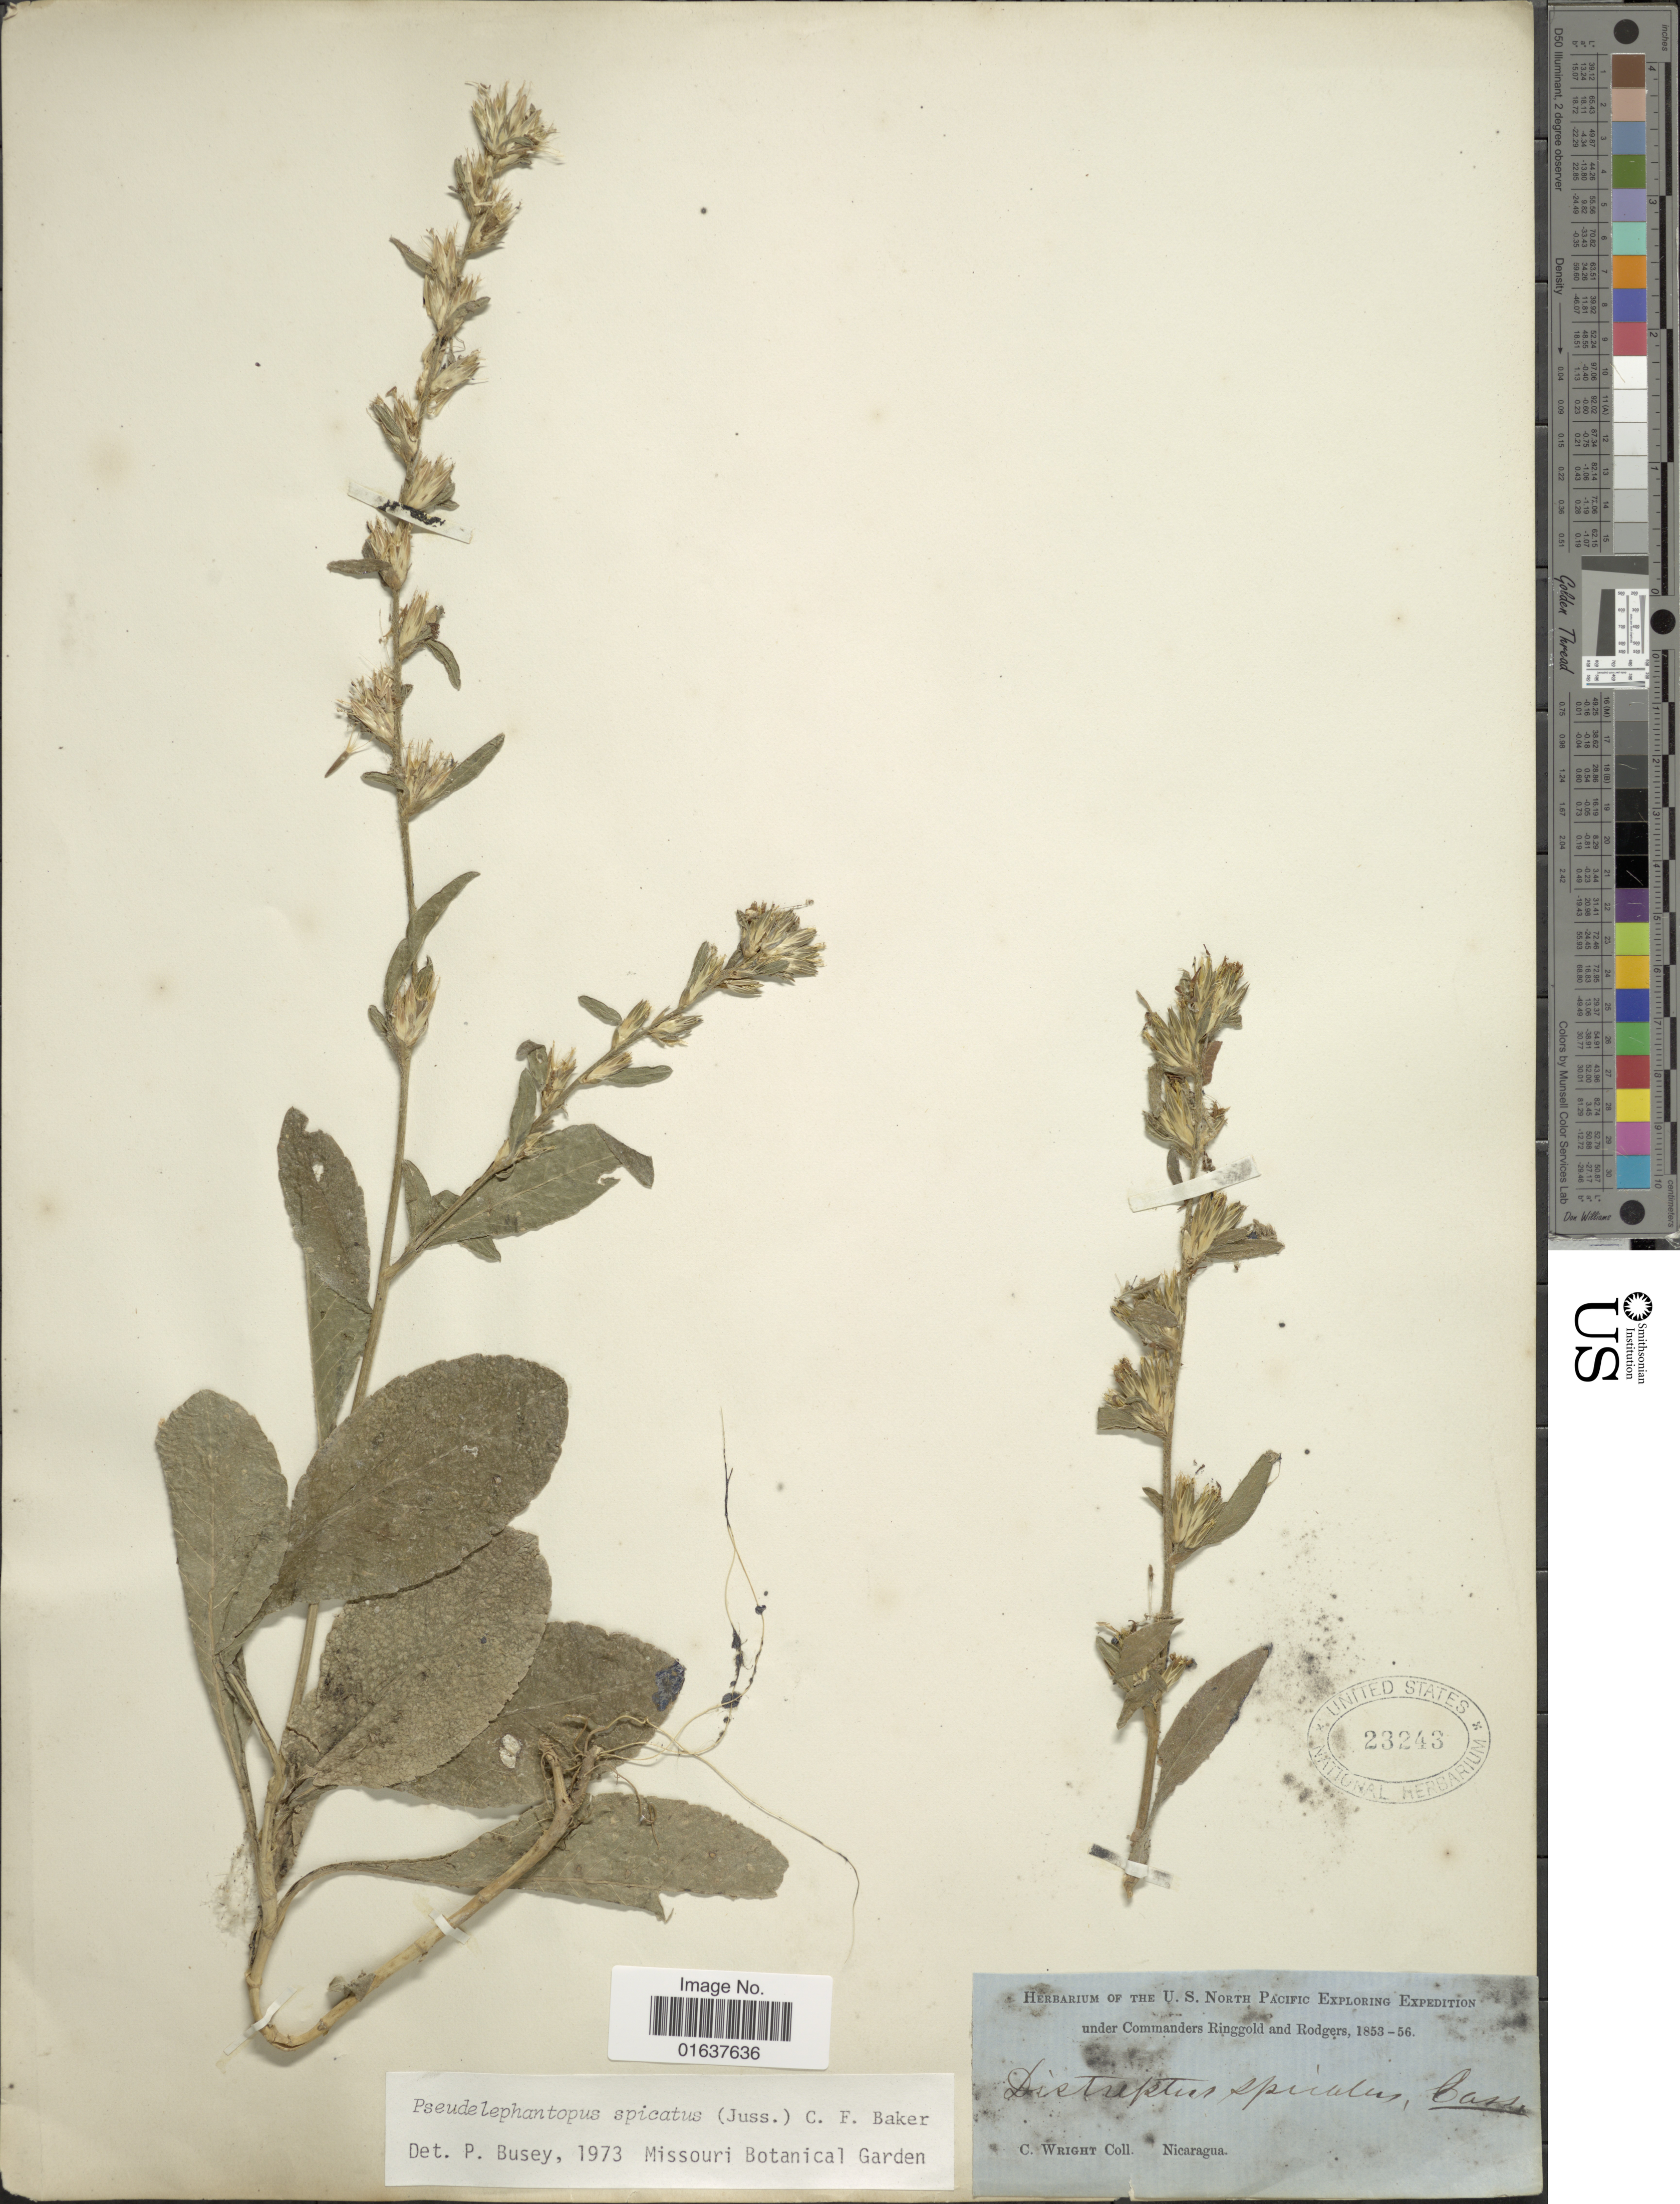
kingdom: Plantae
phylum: Tracheophyta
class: Magnoliopsida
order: Asterales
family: Asteraceae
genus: Pseudelephantopus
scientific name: Pseudelephantopus spicatus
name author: (Juss. ex Aubl.) C.F. Baker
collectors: C. Wright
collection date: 1853/1856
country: Nicaragua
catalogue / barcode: US 23243